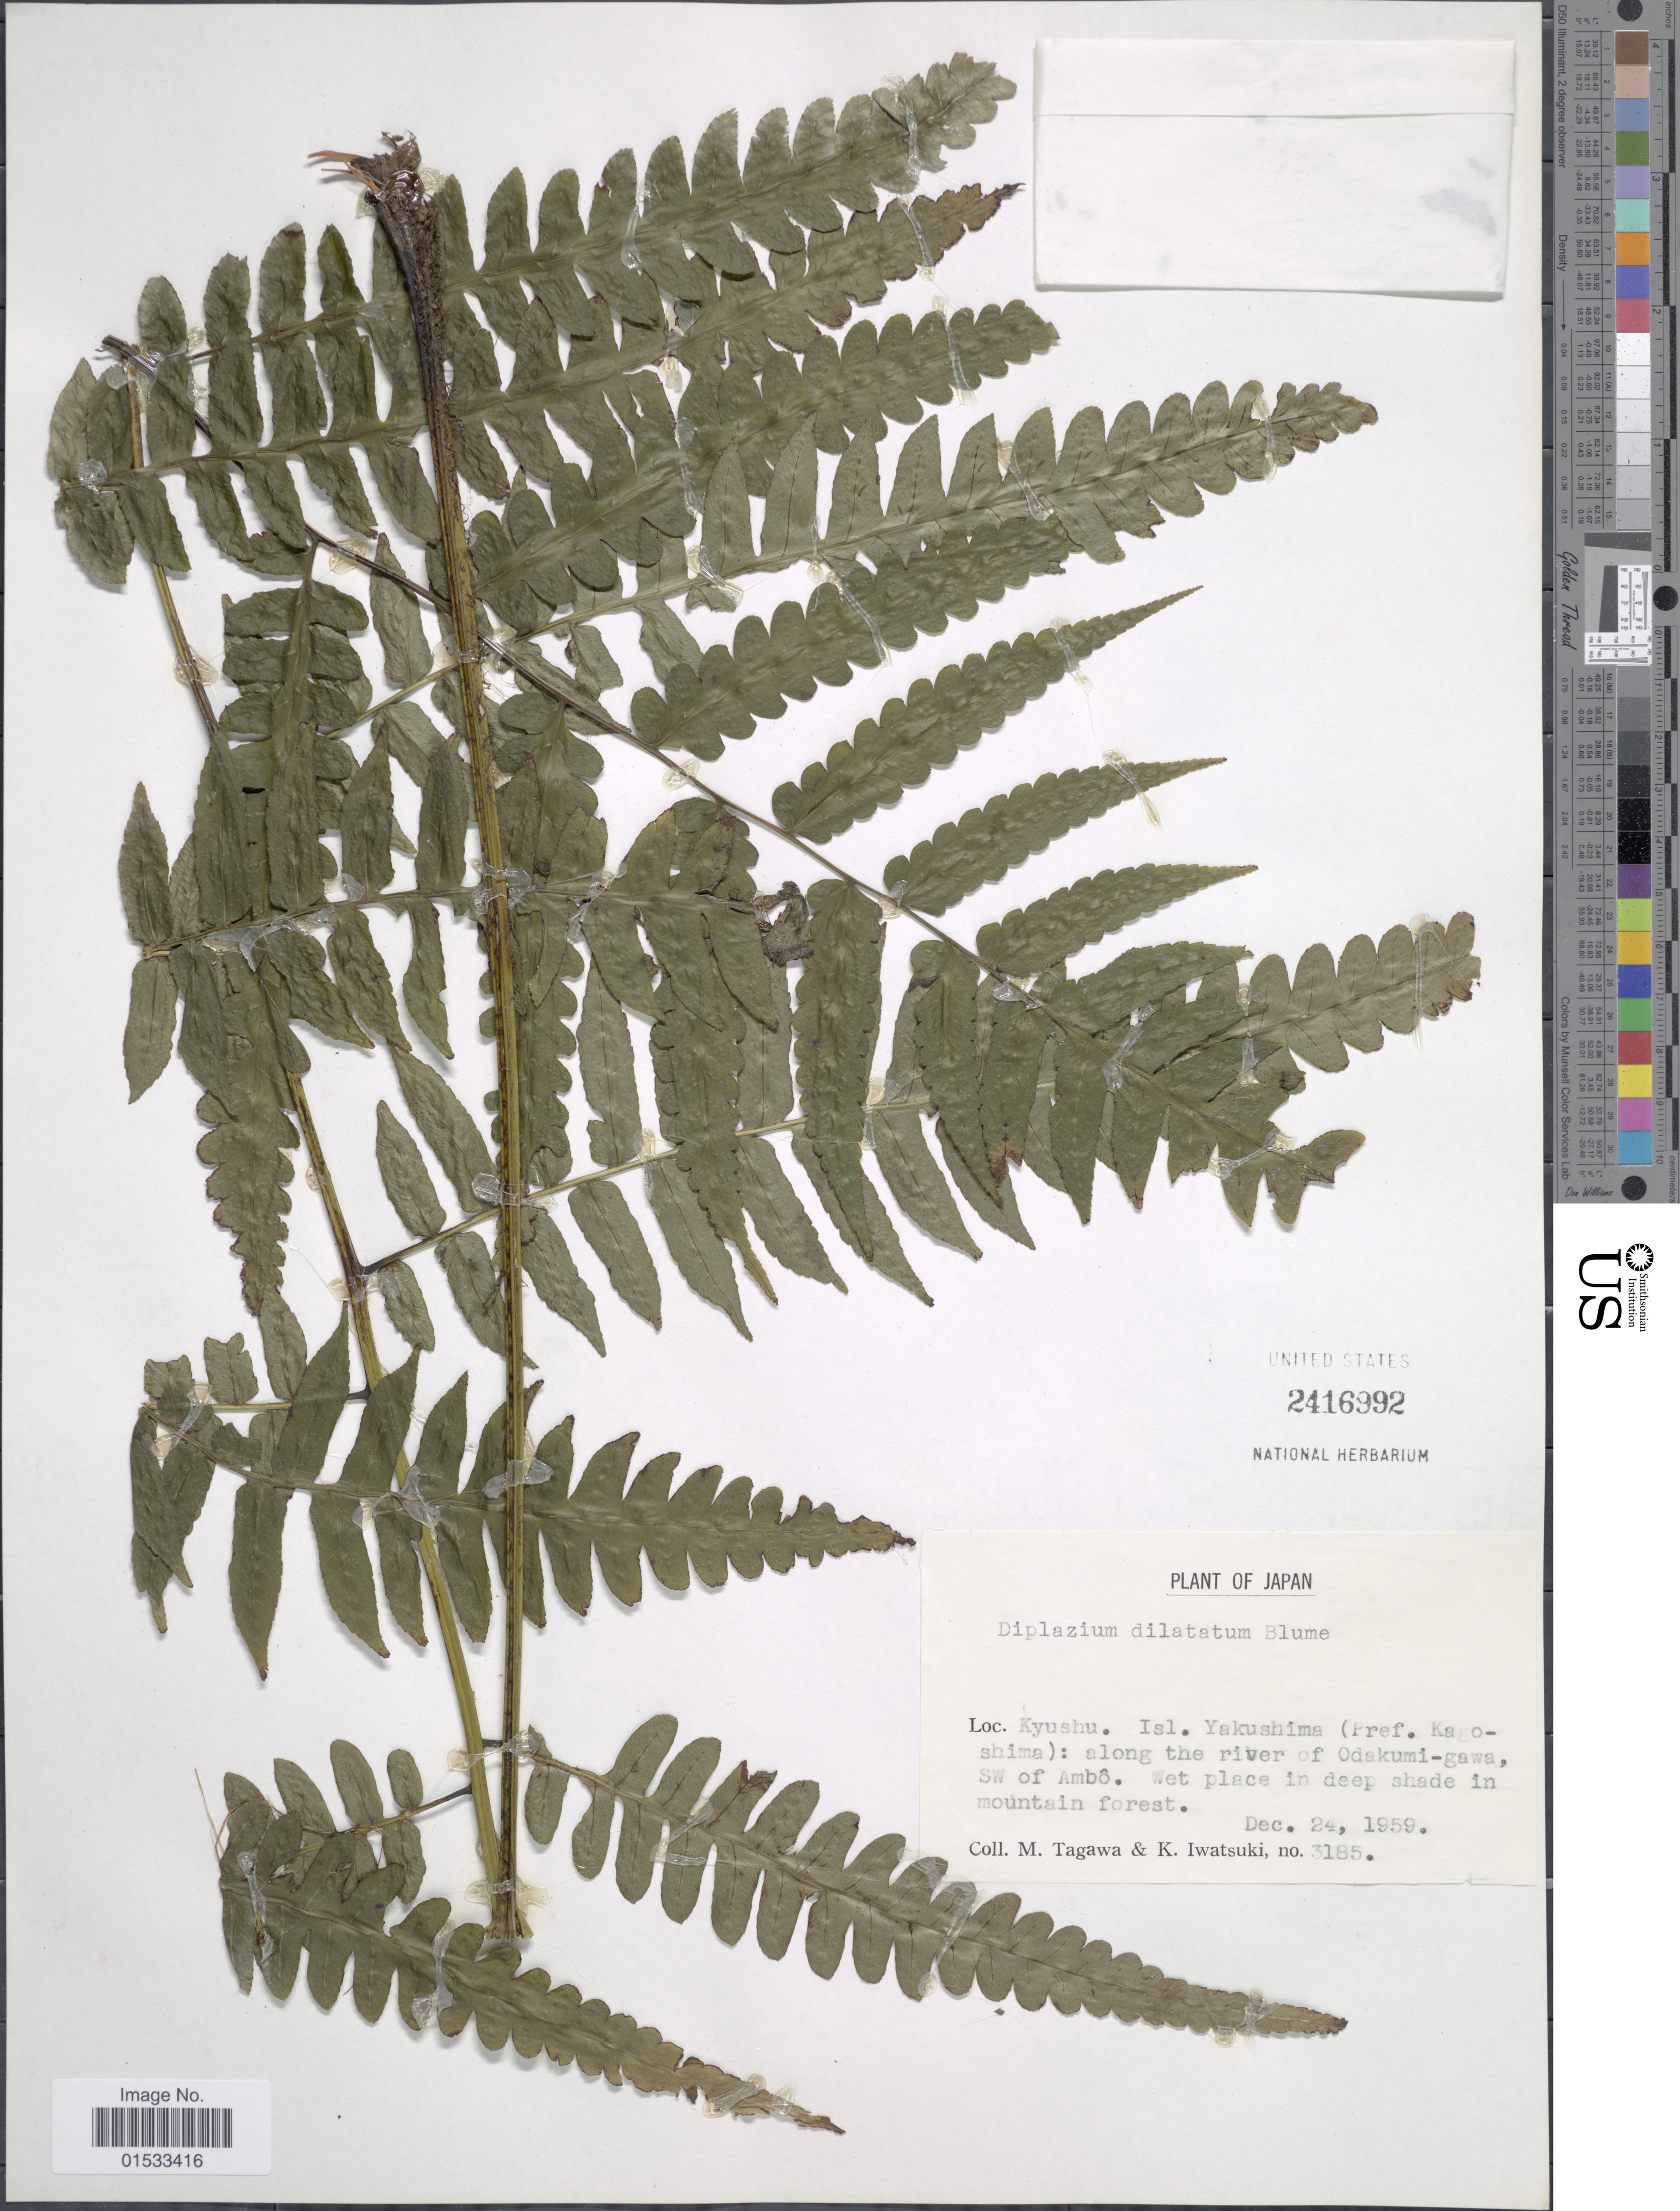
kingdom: Plantae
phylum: Tracheophyta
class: Polypodiopsida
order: Polypodiales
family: Athyriaceae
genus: Diplazium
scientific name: Diplazium dilatatum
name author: Blume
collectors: M. Tagawa & K. Iwatsuki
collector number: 3185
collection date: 1959-12-24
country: Japan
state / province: Kagosima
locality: Kyushu, Isl. Yakushima: along the river of Odakumi- gawa, SW of Ambô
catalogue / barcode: US 2416992